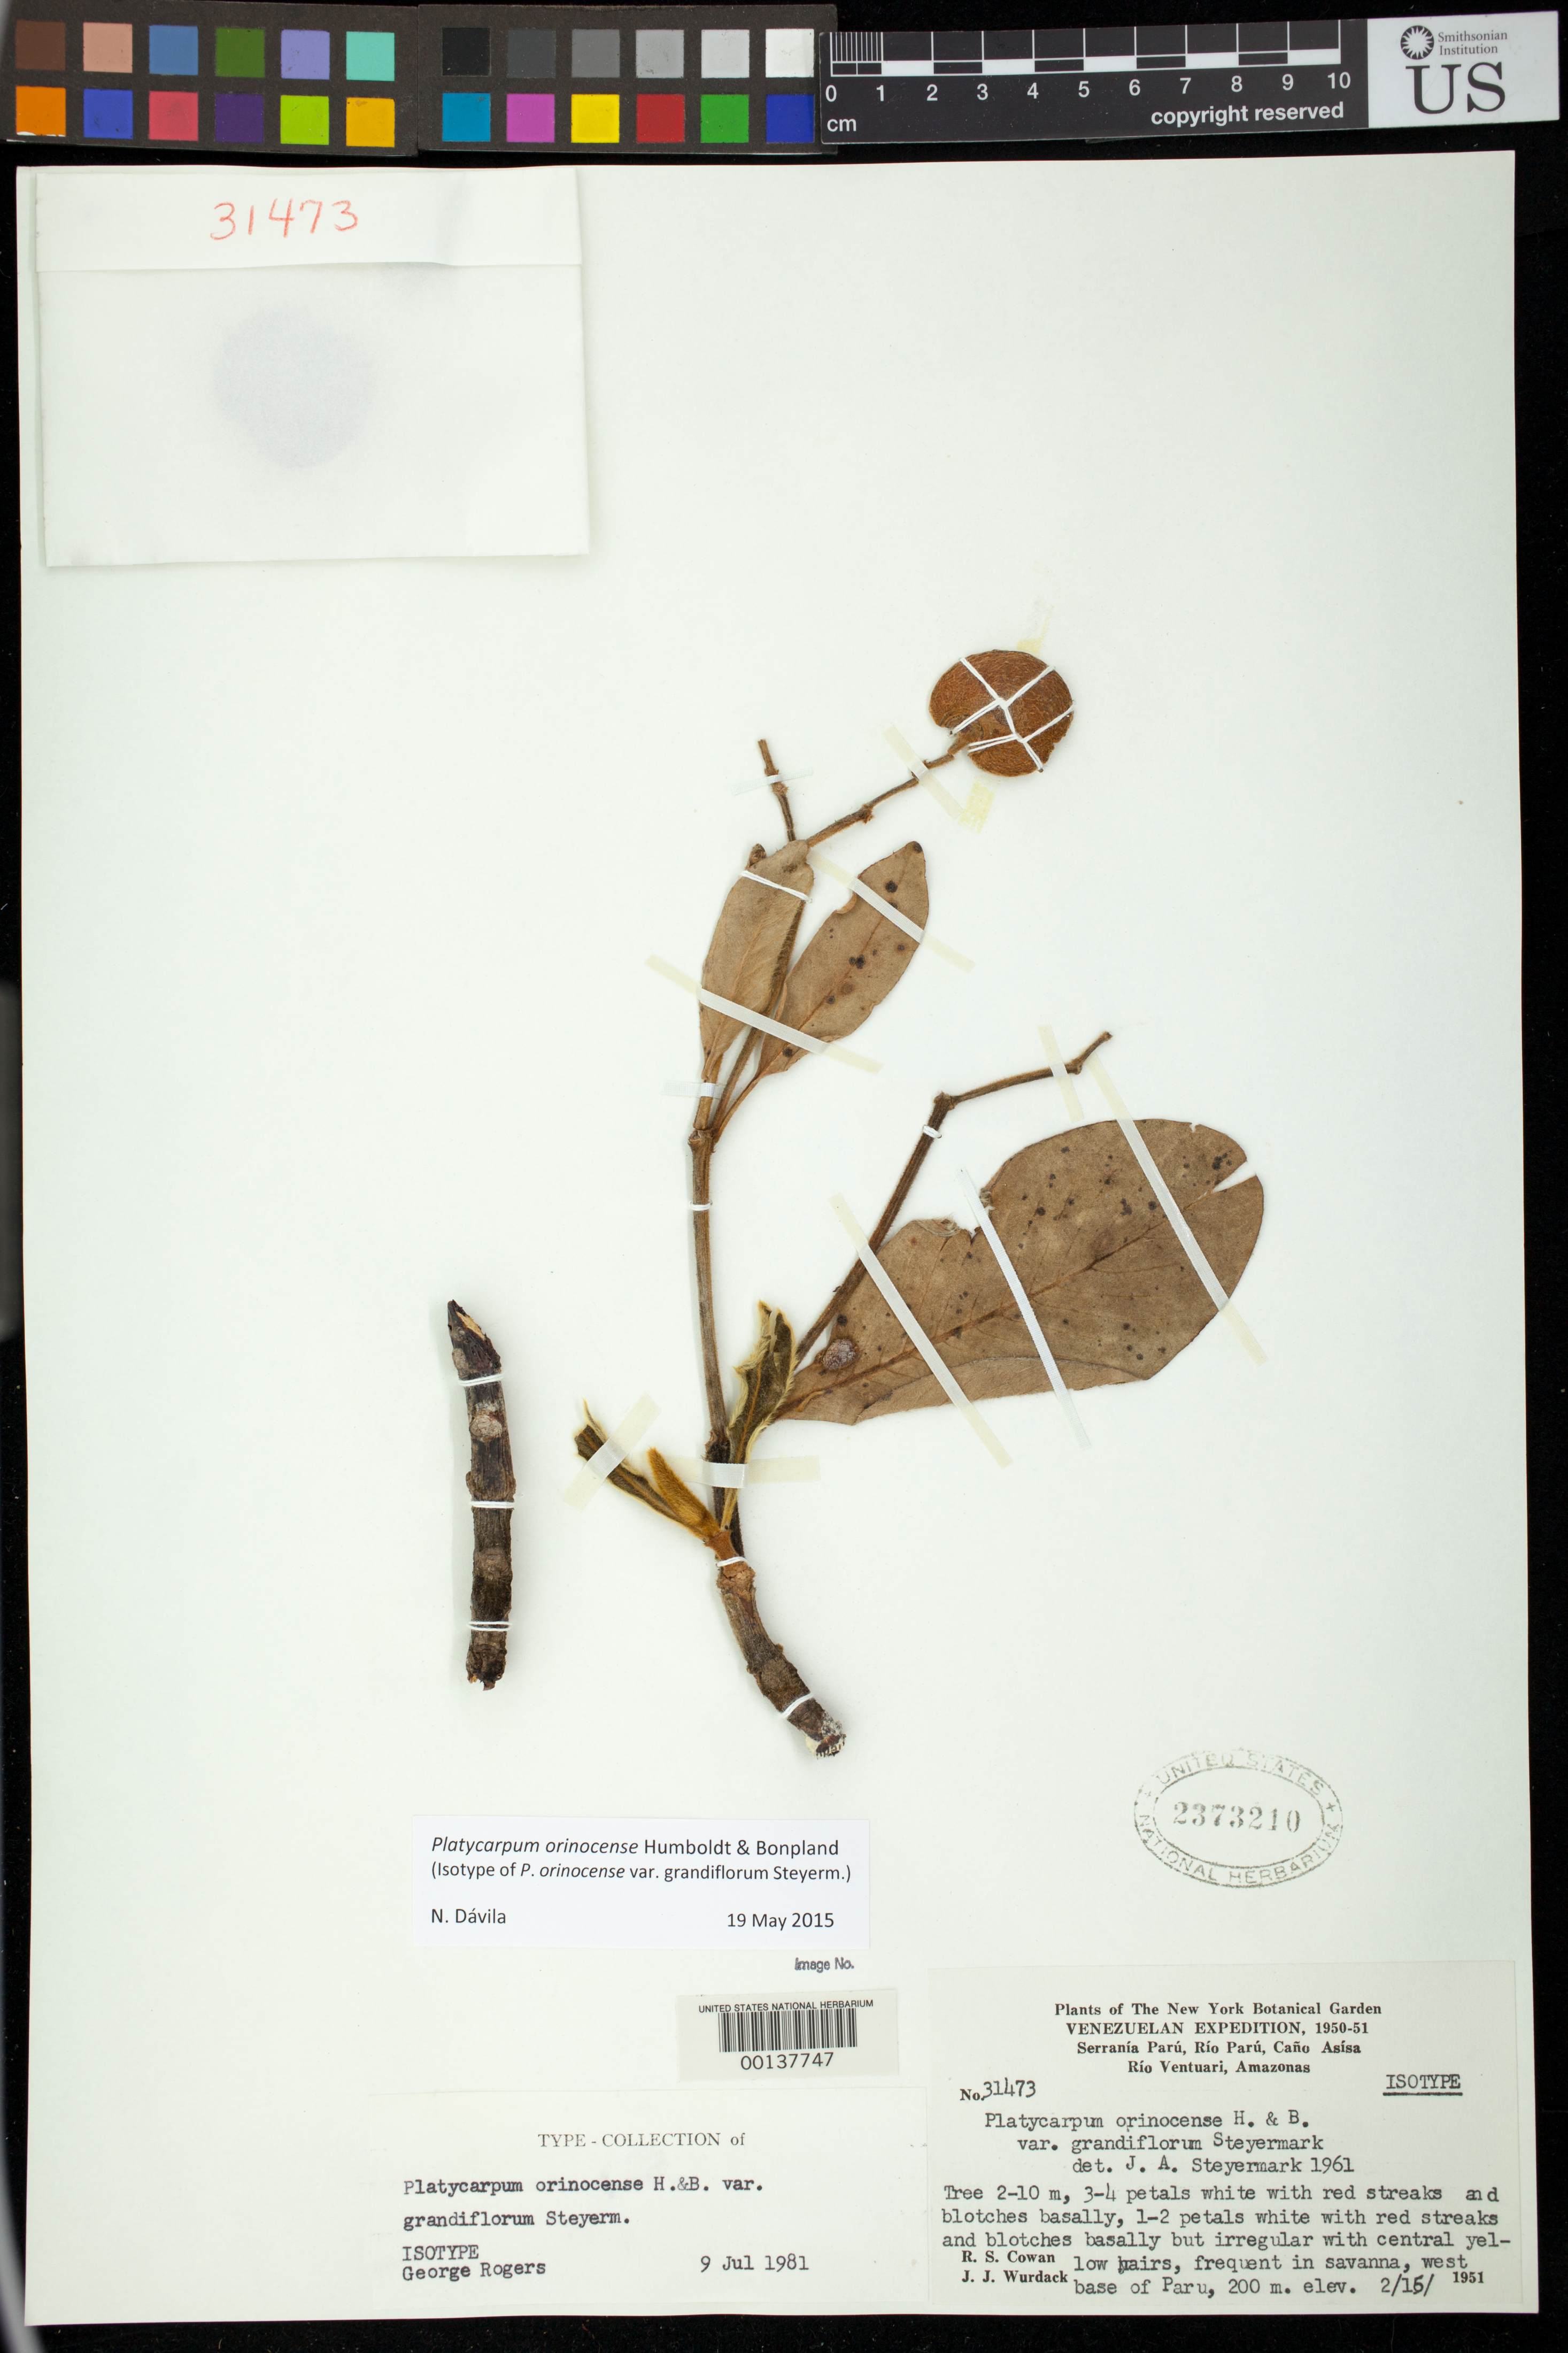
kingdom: Plantae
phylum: Tracheophyta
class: Magnoliopsida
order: Gentianales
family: Rubiaceae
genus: Platycarpum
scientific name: Platycarpum orinocense var. grandiflorum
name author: Steyerm.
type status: Isotype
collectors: R. S. Cowan & J. J. Wurdack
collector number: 31473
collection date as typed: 15 Feb 1951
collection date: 1951-02-15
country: Venezuela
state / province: Amazonas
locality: Cerro Paru.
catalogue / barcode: US 2373210